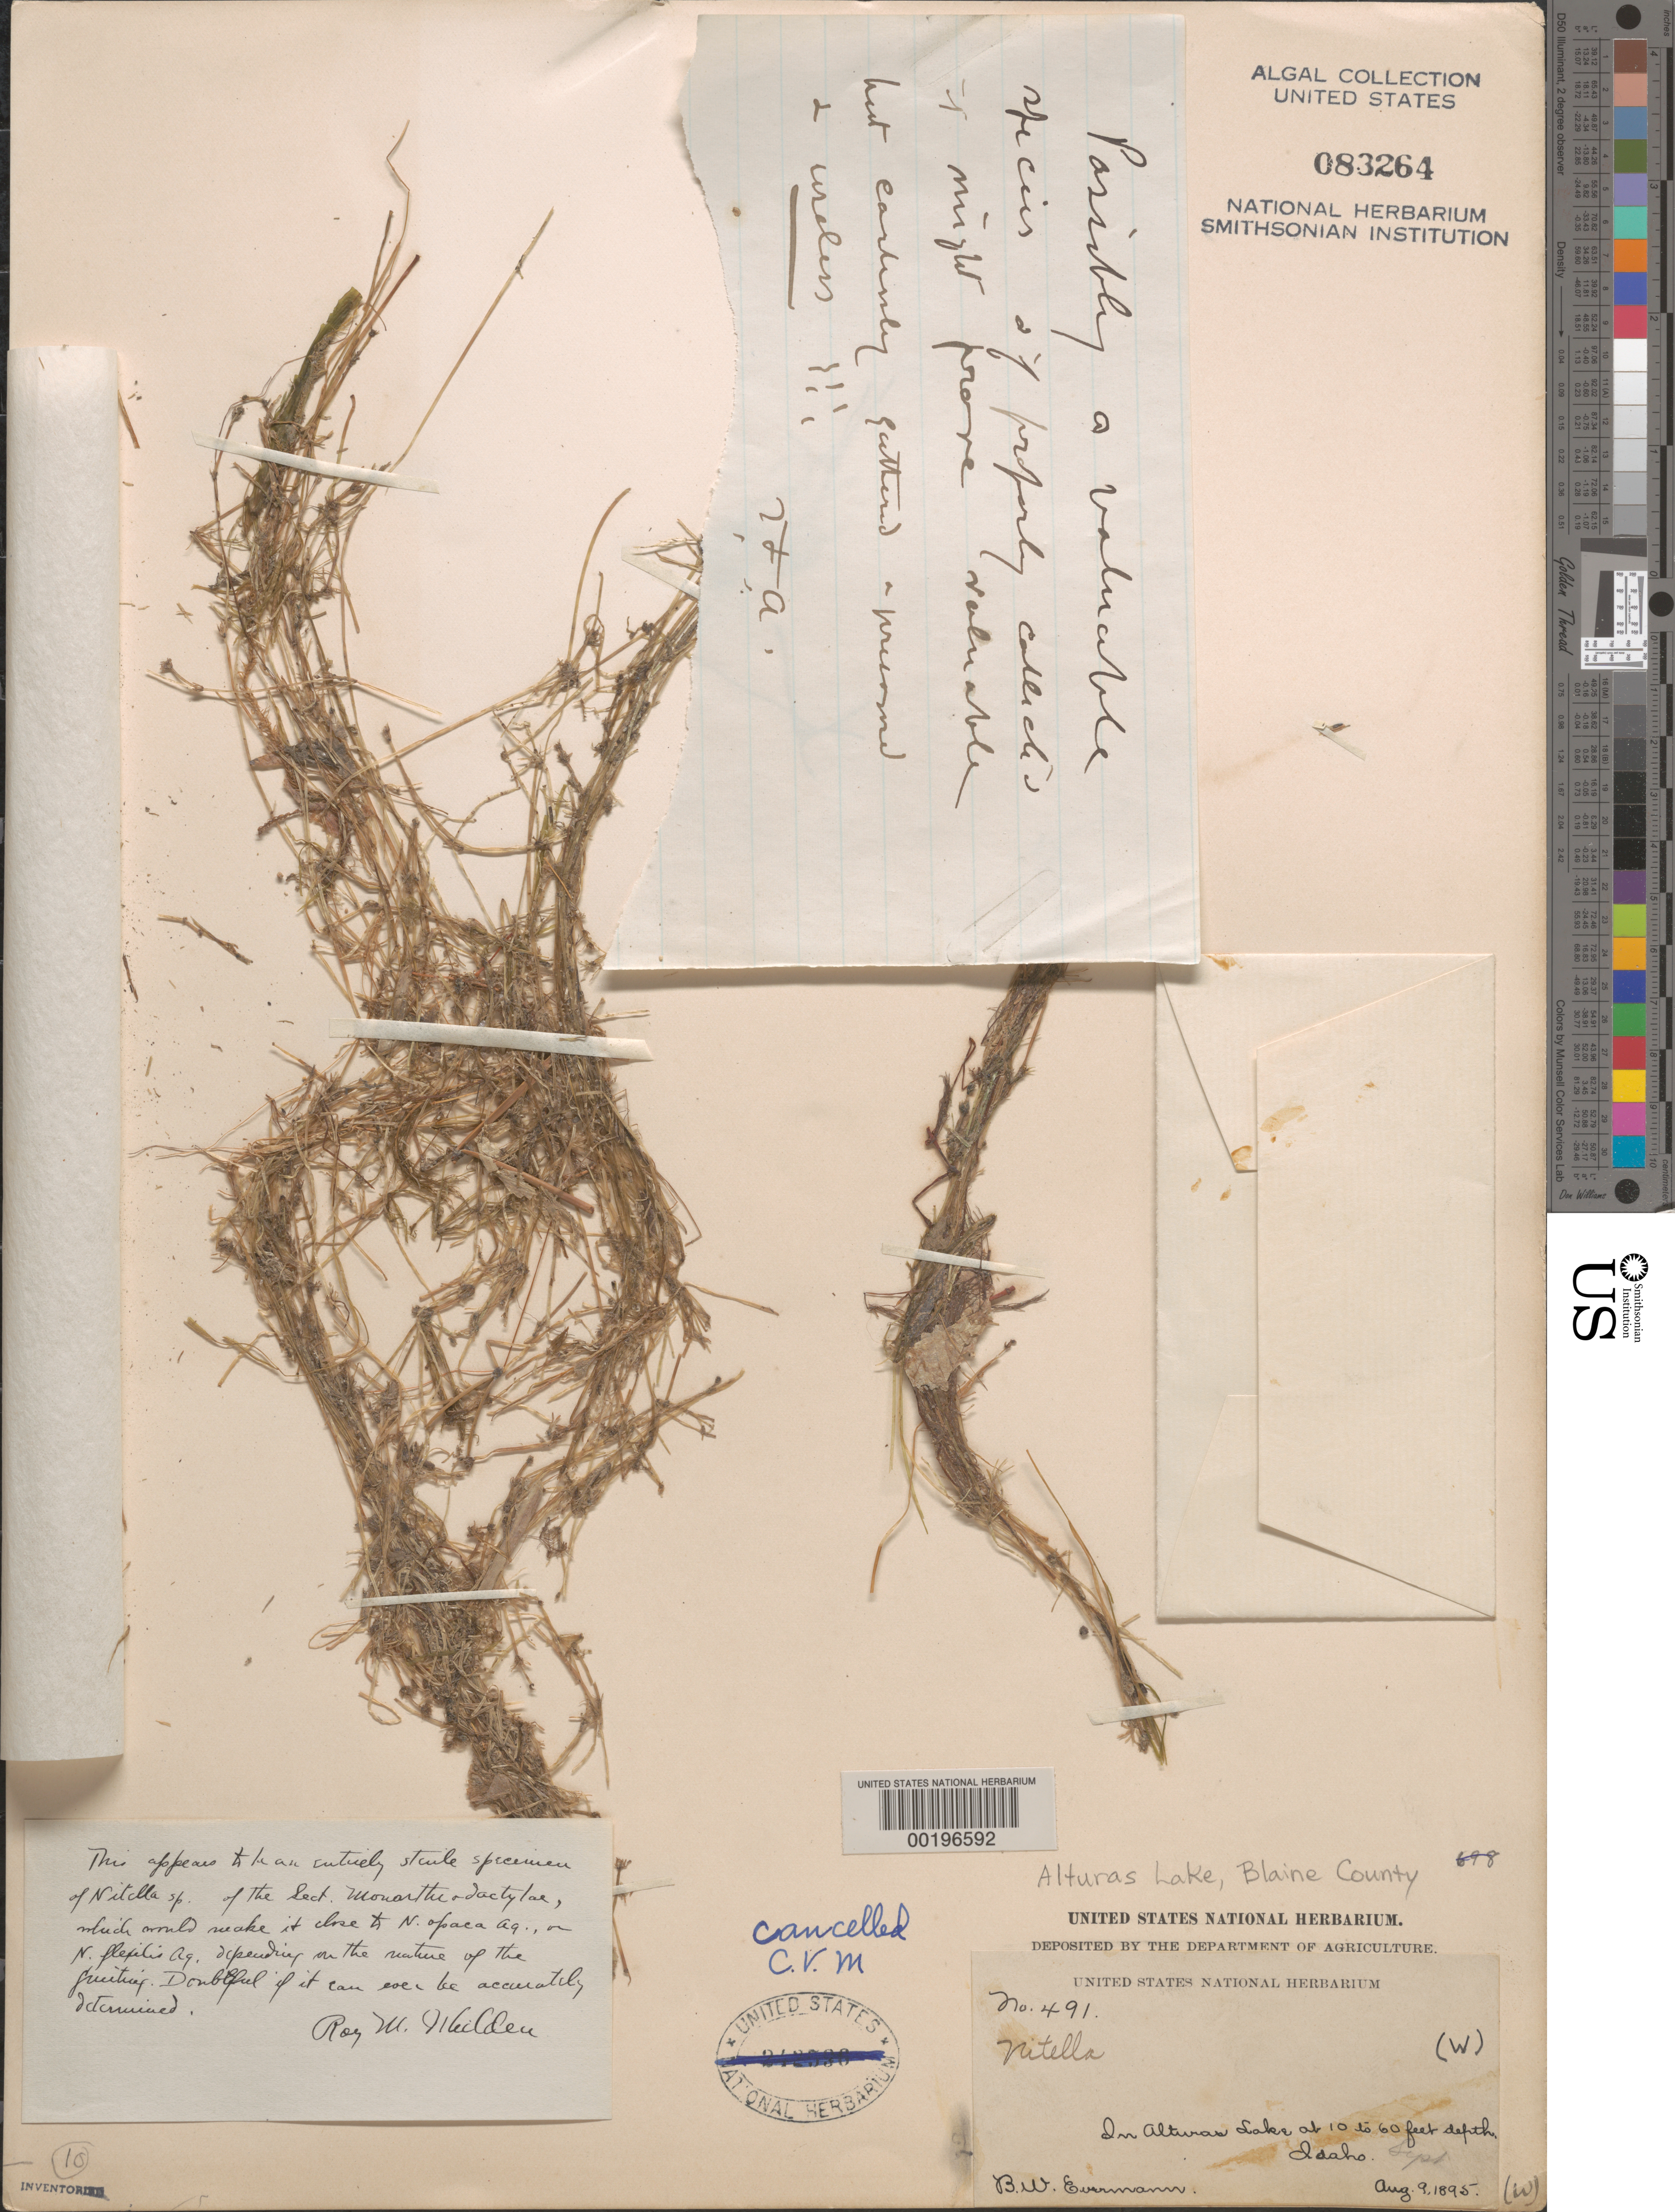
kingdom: Plantae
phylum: Charophyta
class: Charophyceae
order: Charales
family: Characeae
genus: Nitella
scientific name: Nitella sp.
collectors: N. Atwood & P. Wolken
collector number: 491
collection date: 2006-06-22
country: United States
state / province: Idaho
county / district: Blaine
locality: Craters of the Moon National Monument; hotsprings N of Hwy. 93-26.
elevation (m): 1519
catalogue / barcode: US 83264